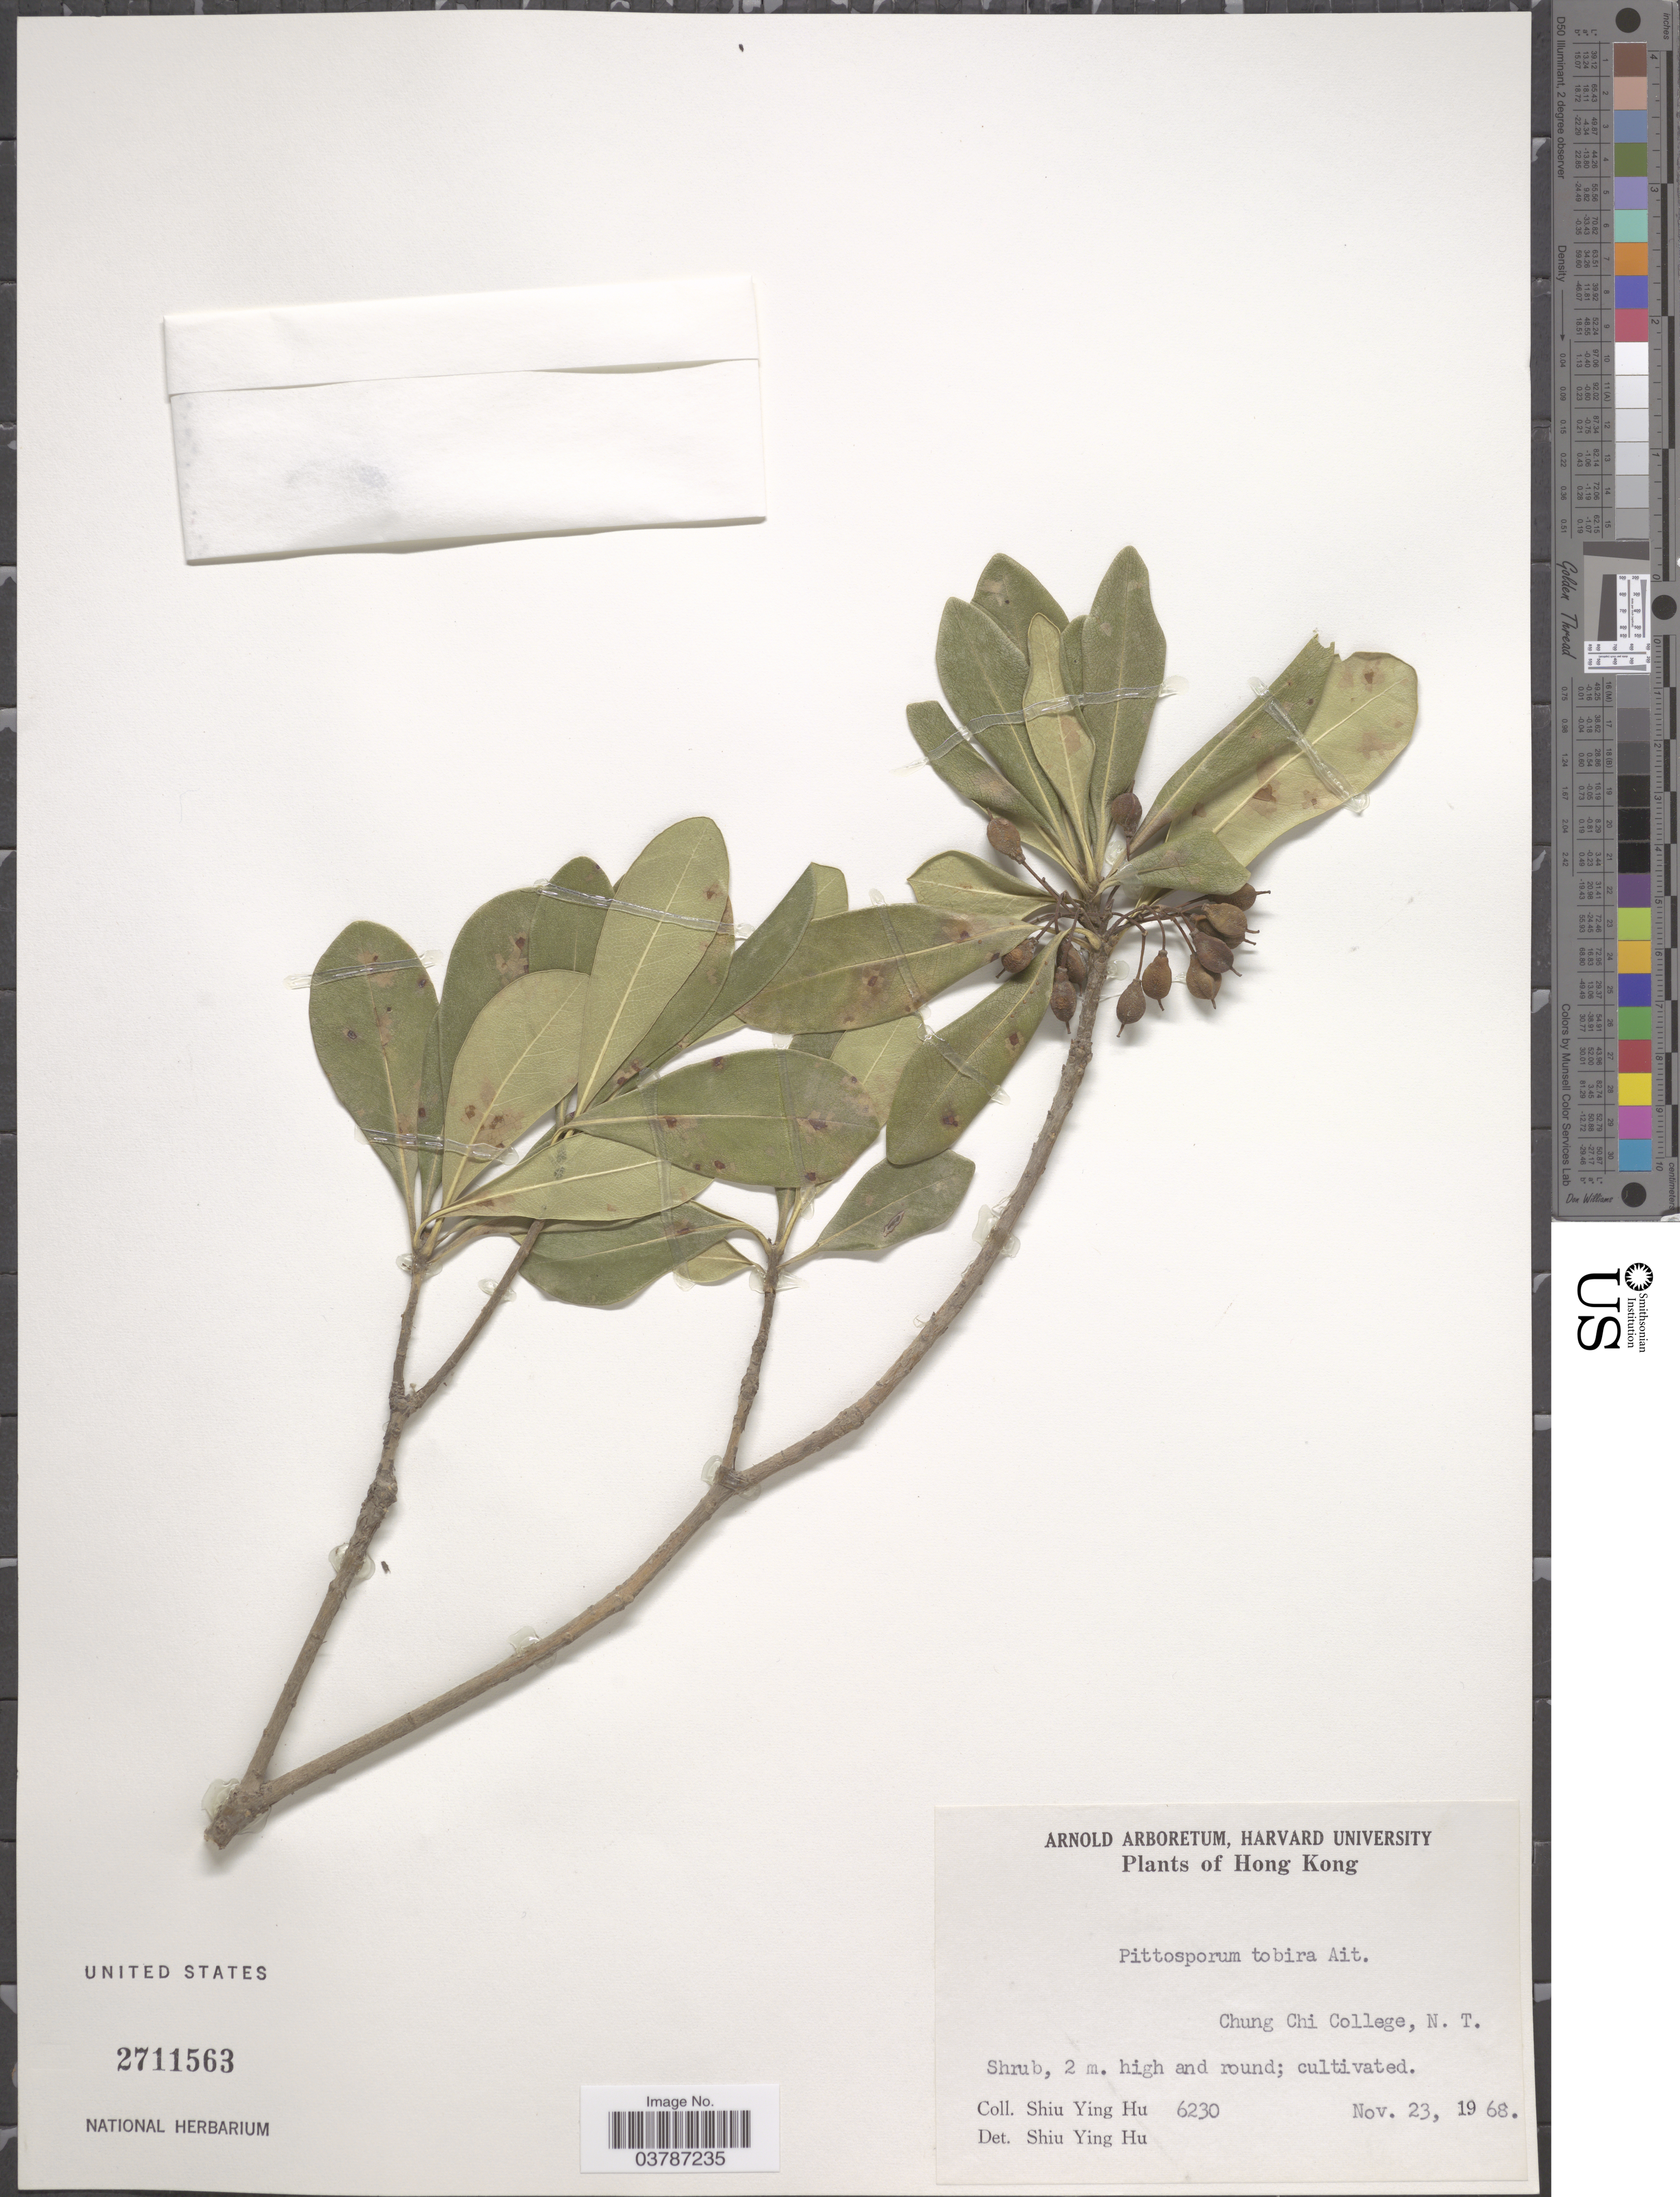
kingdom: Plantae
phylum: Tracheophyta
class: Magnoliopsida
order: Apiales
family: Pittosporaceae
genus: Pittosporum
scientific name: Pittosporum tobira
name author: (Thunb.) W.T. Aiton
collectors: S. Y. Hu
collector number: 6230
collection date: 1968-11-23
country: China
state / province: Hong Kong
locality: Chung Chi College, N. T.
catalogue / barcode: US 2711563